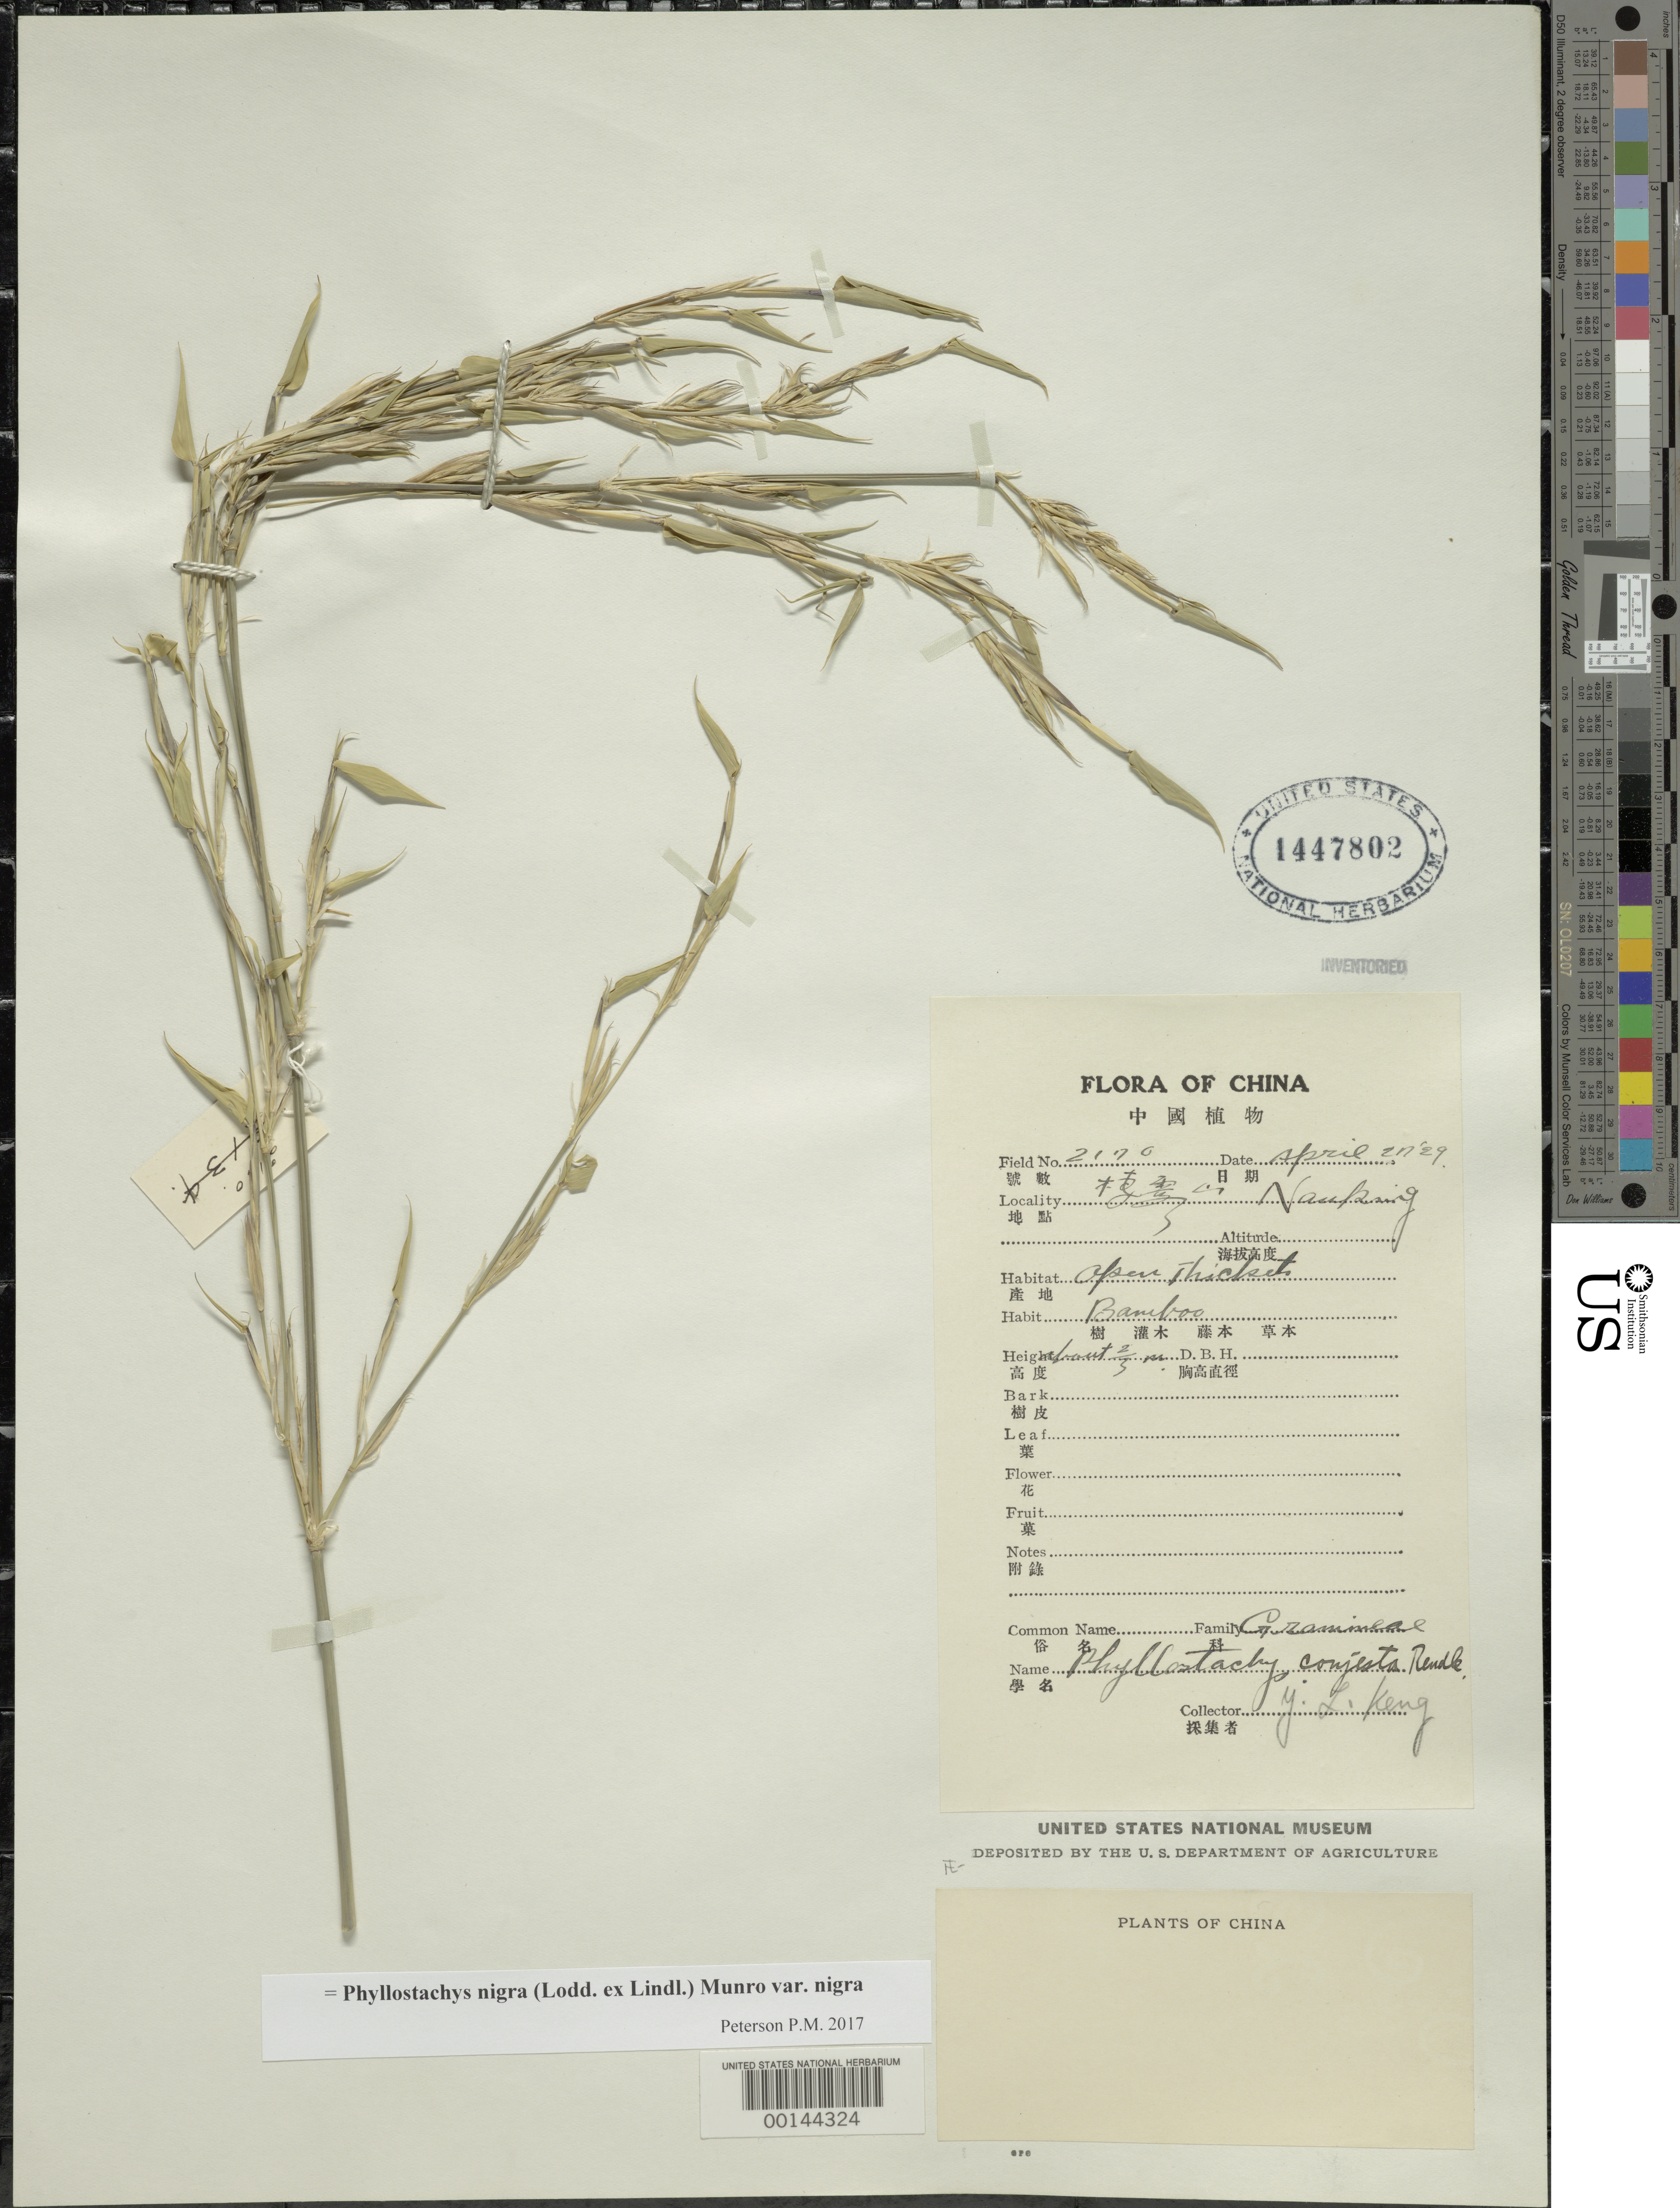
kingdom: Plantae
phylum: Tracheophyta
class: Liliopsida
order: Poales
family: Poaceae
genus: Phyllostachys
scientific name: Phyllostachys nigra var. nigra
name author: (Lodd. ex Lindl.) Munro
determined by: Poaceae Reorganization Project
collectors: Y. L. Keng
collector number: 2170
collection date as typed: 20 Apr 1929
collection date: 1929-04-20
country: China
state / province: Jiangsu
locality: Nanjing (Nanking)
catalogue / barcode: US 1447802